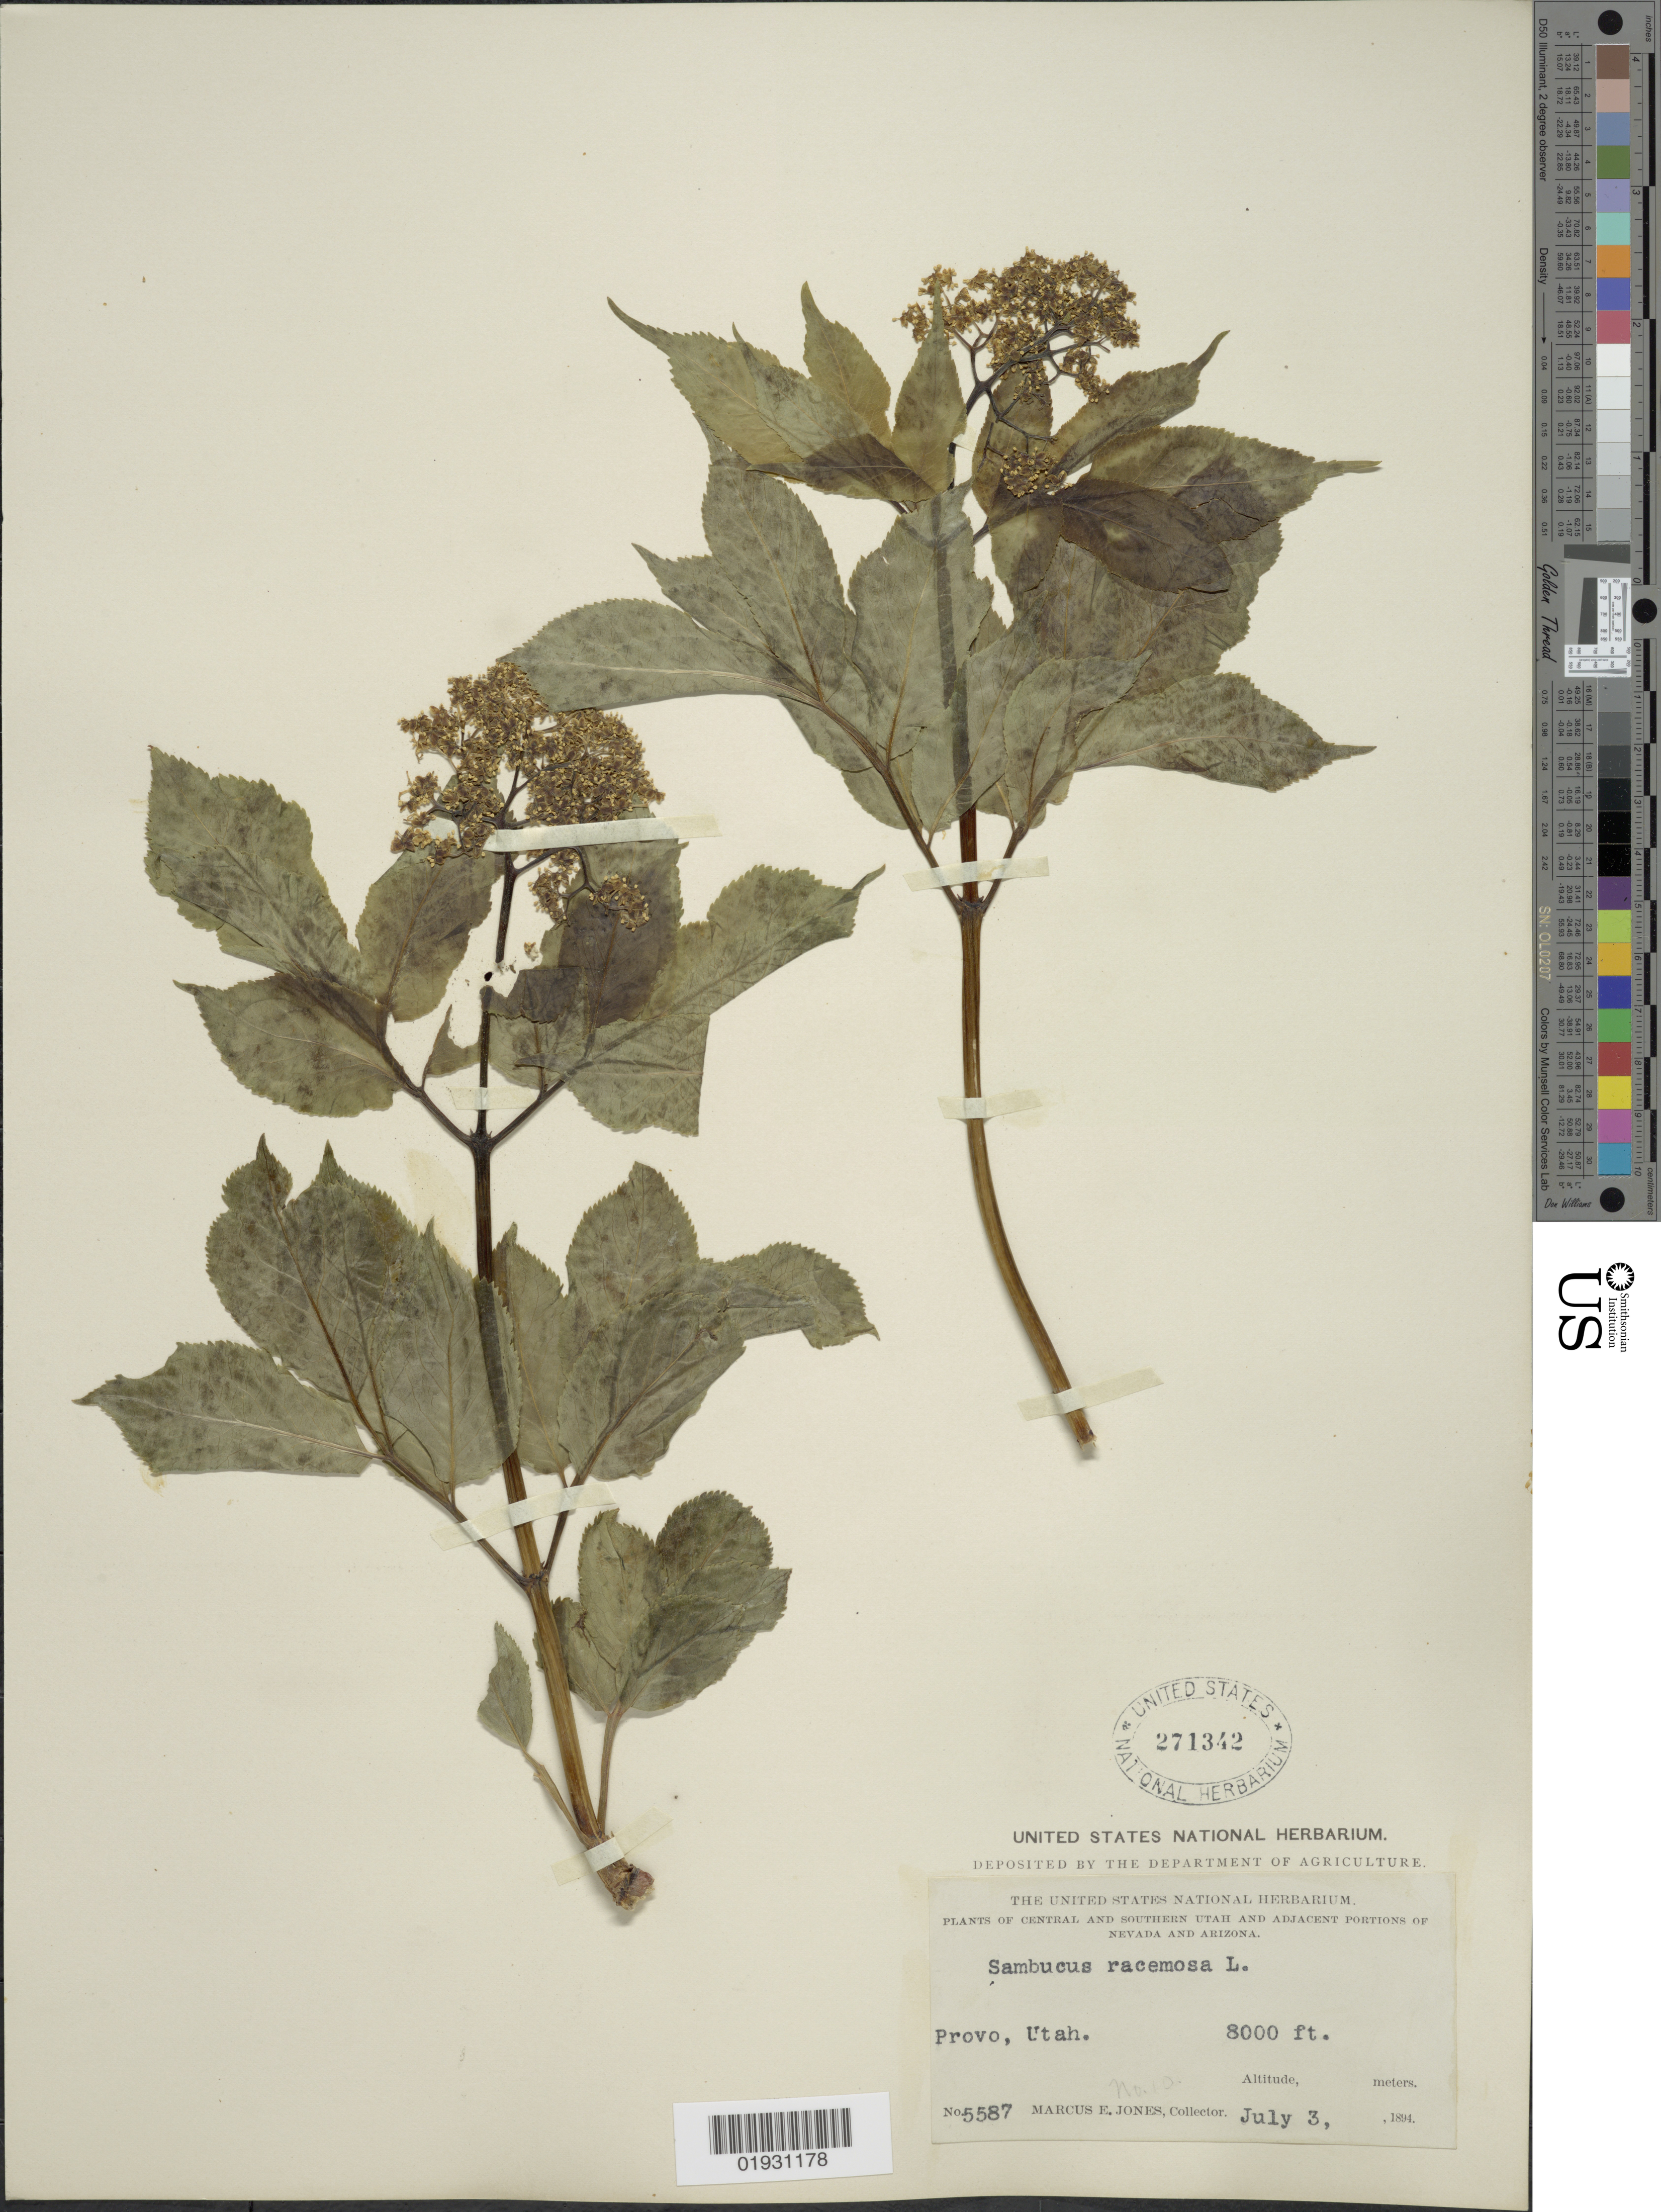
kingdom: Plantae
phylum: Tracheophyta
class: Magnoliopsida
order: Dipsacales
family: Viburnaceae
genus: Sambucus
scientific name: Sambucus microbotrys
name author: Rydb.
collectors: M. E. Jones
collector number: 5587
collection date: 1894-07-03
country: United States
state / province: Utah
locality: Central and Southern Utah. Provo.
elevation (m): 2438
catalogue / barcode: US 271342